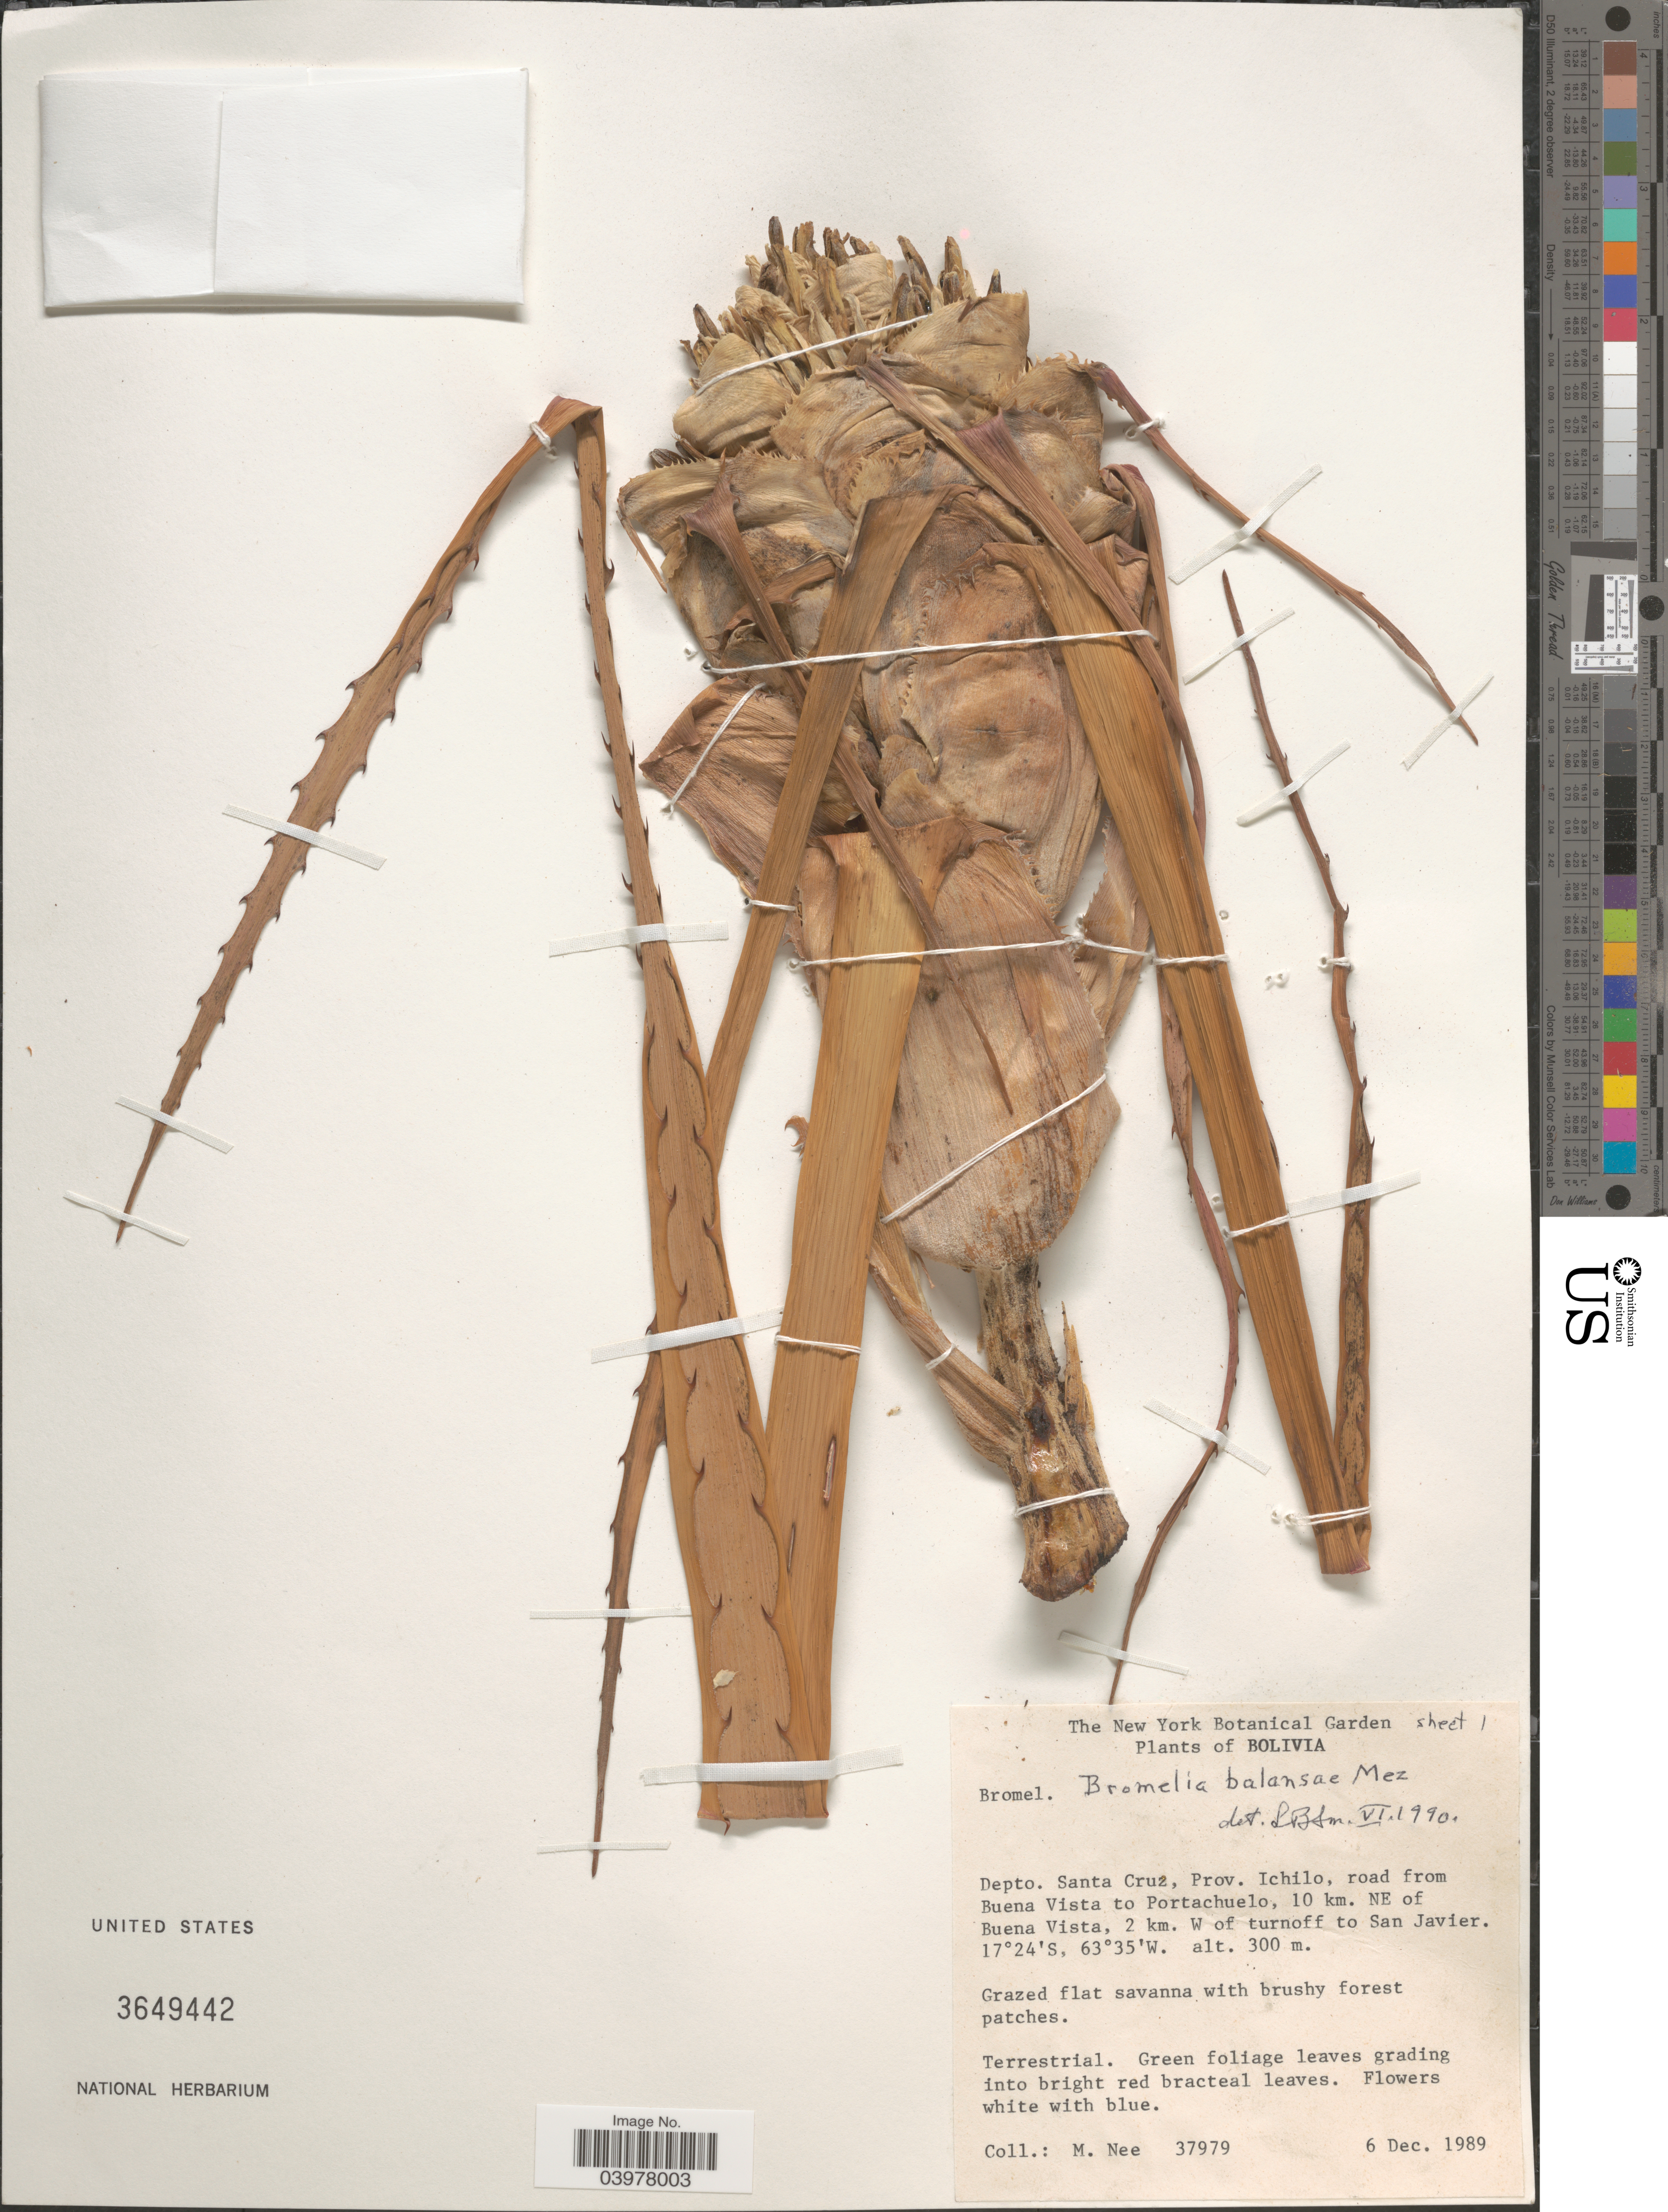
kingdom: Plantae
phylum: Tracheophyta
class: Liliopsida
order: Poales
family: Bromeliaceae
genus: Bromelia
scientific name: Bromelia balansae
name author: Mez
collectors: M. Nee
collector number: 37979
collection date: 1989-12-06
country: Bolivia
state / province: Santa Cruz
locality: Depto. Santa Cruz, Prov. Ichilo, road from Buena Vista to Portachuelo, 10 km. NE of Buena Vista, 2 km. W of turnoff to San Javier.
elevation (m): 300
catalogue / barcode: US 3649442